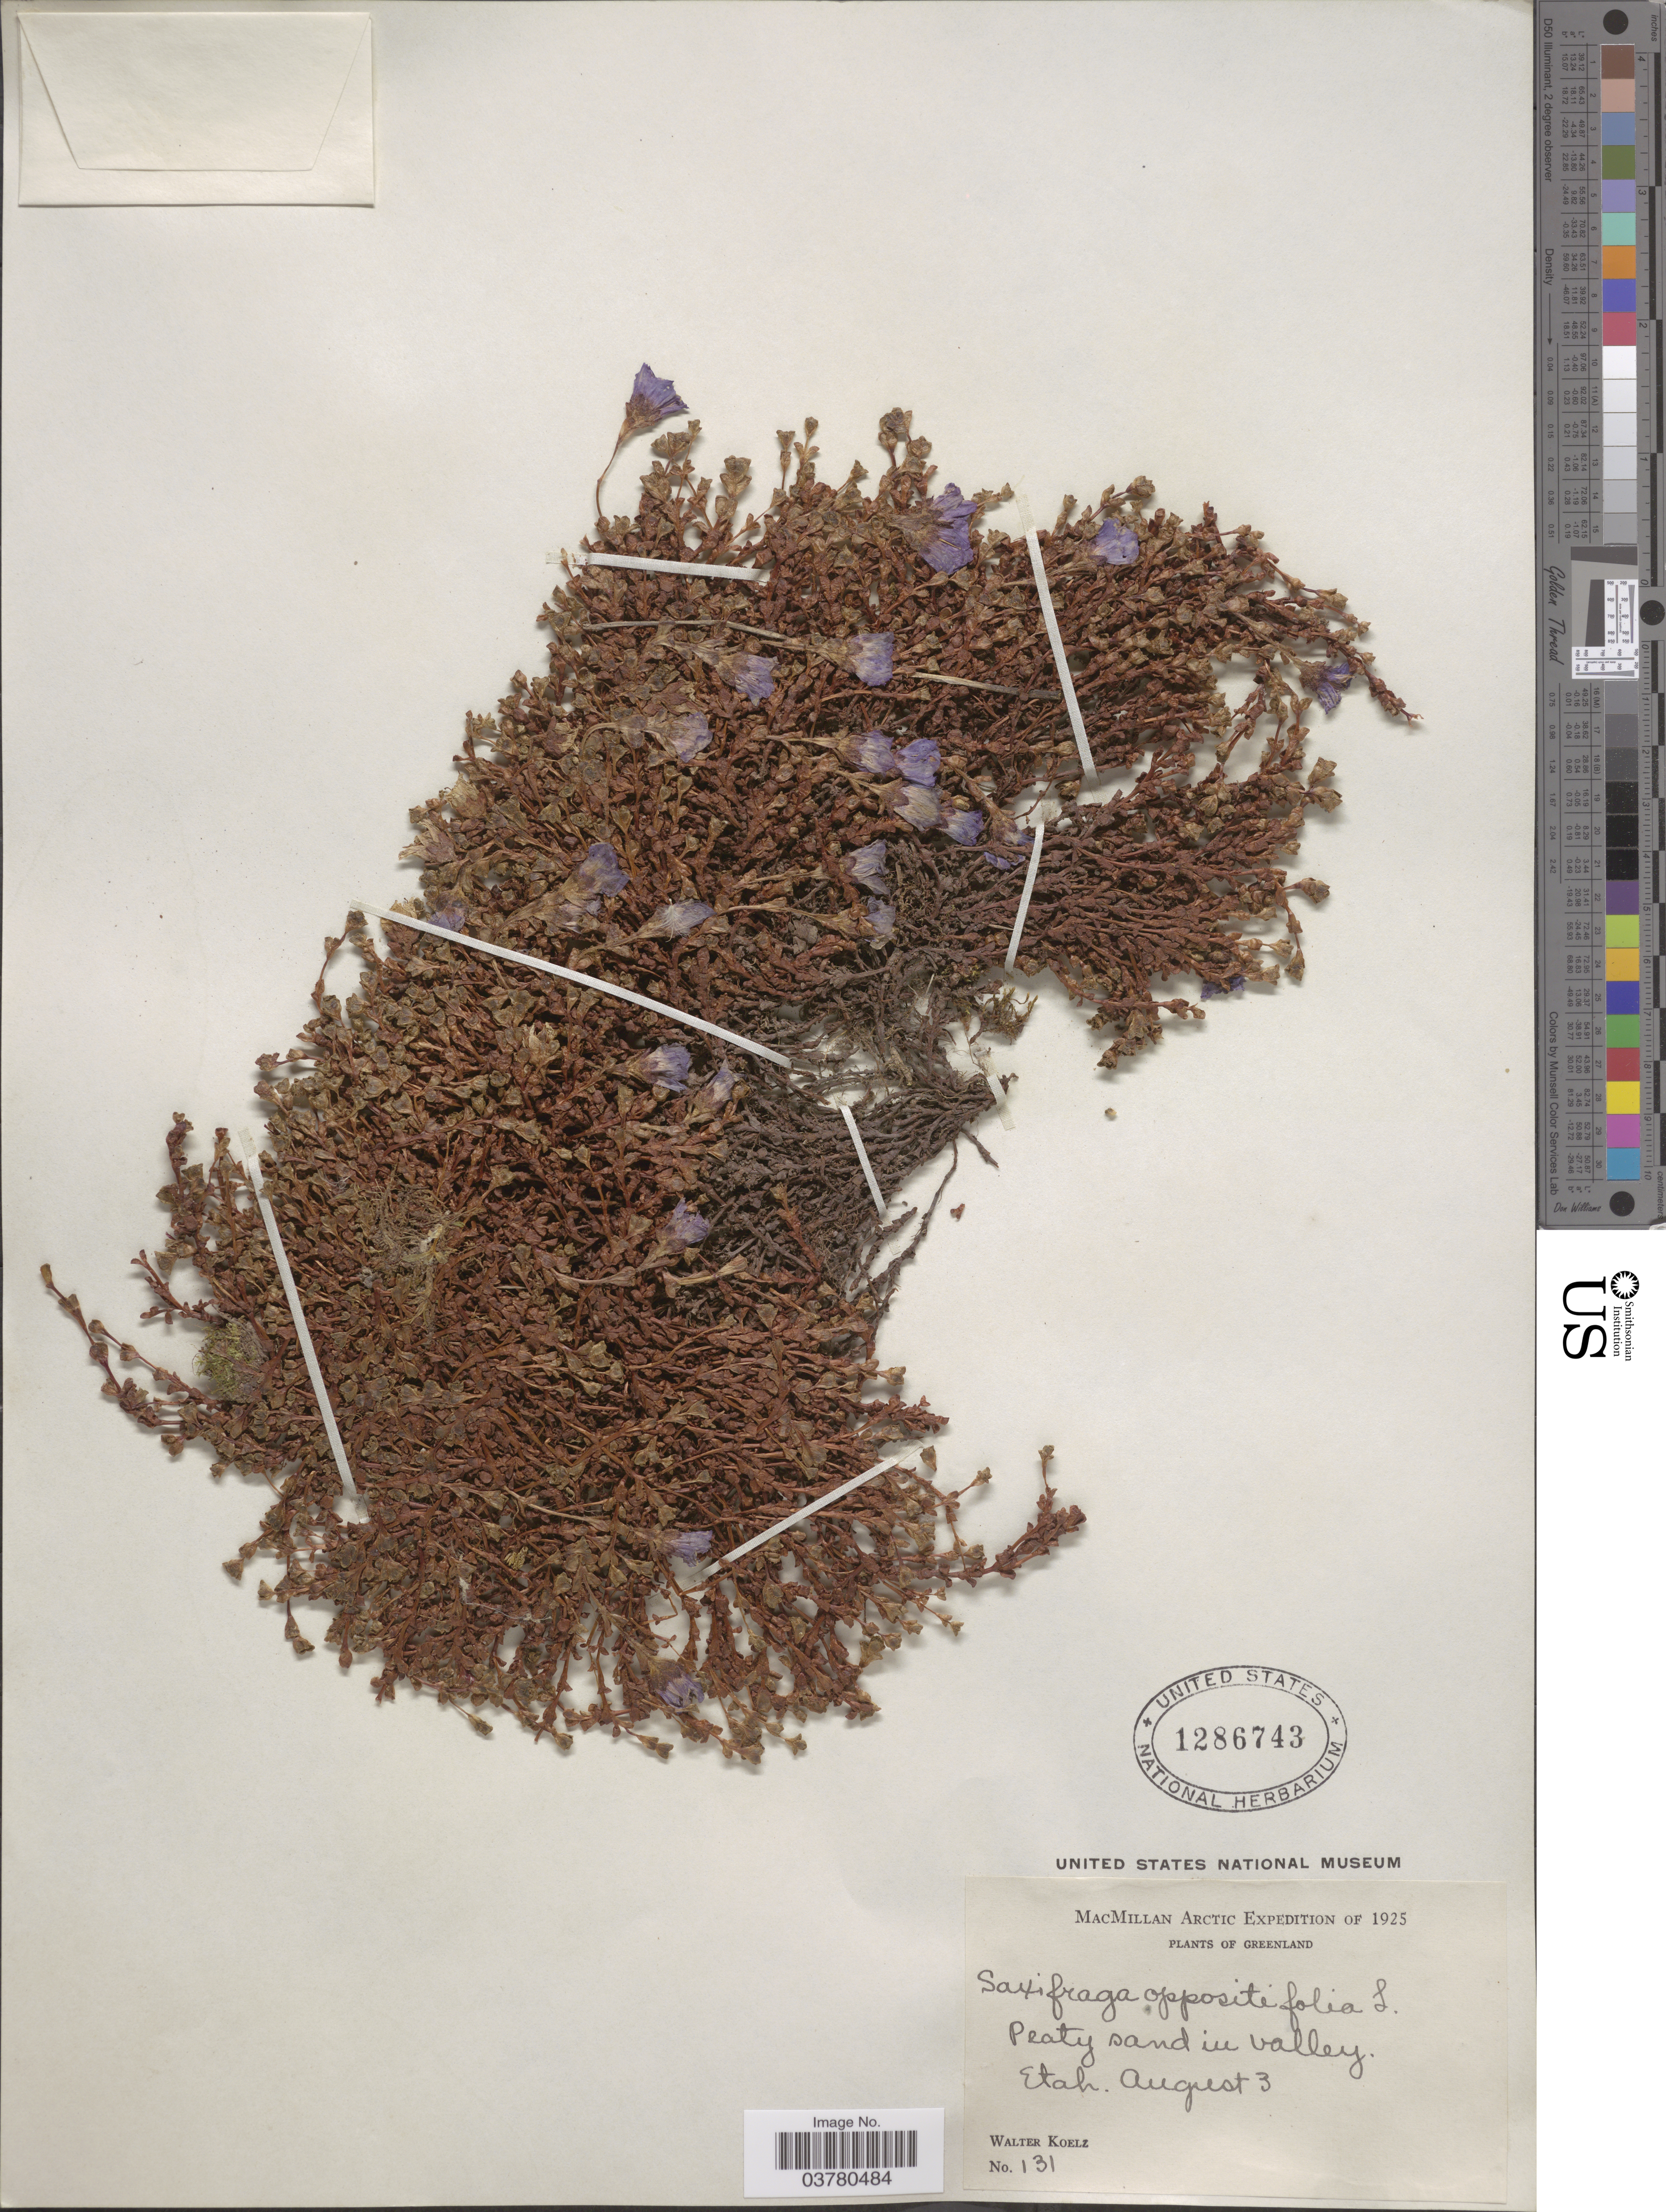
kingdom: Plantae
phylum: Tracheophyta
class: Magnoliopsida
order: Saxifragales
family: Saxifragaceae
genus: Saxifraga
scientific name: Saxifraga oppositifolia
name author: L.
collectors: W. N. Koelz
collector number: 131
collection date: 1925-08-03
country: Greenland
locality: MacMillan Arctic Expedition of 1925. Etah.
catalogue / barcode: US 1286743